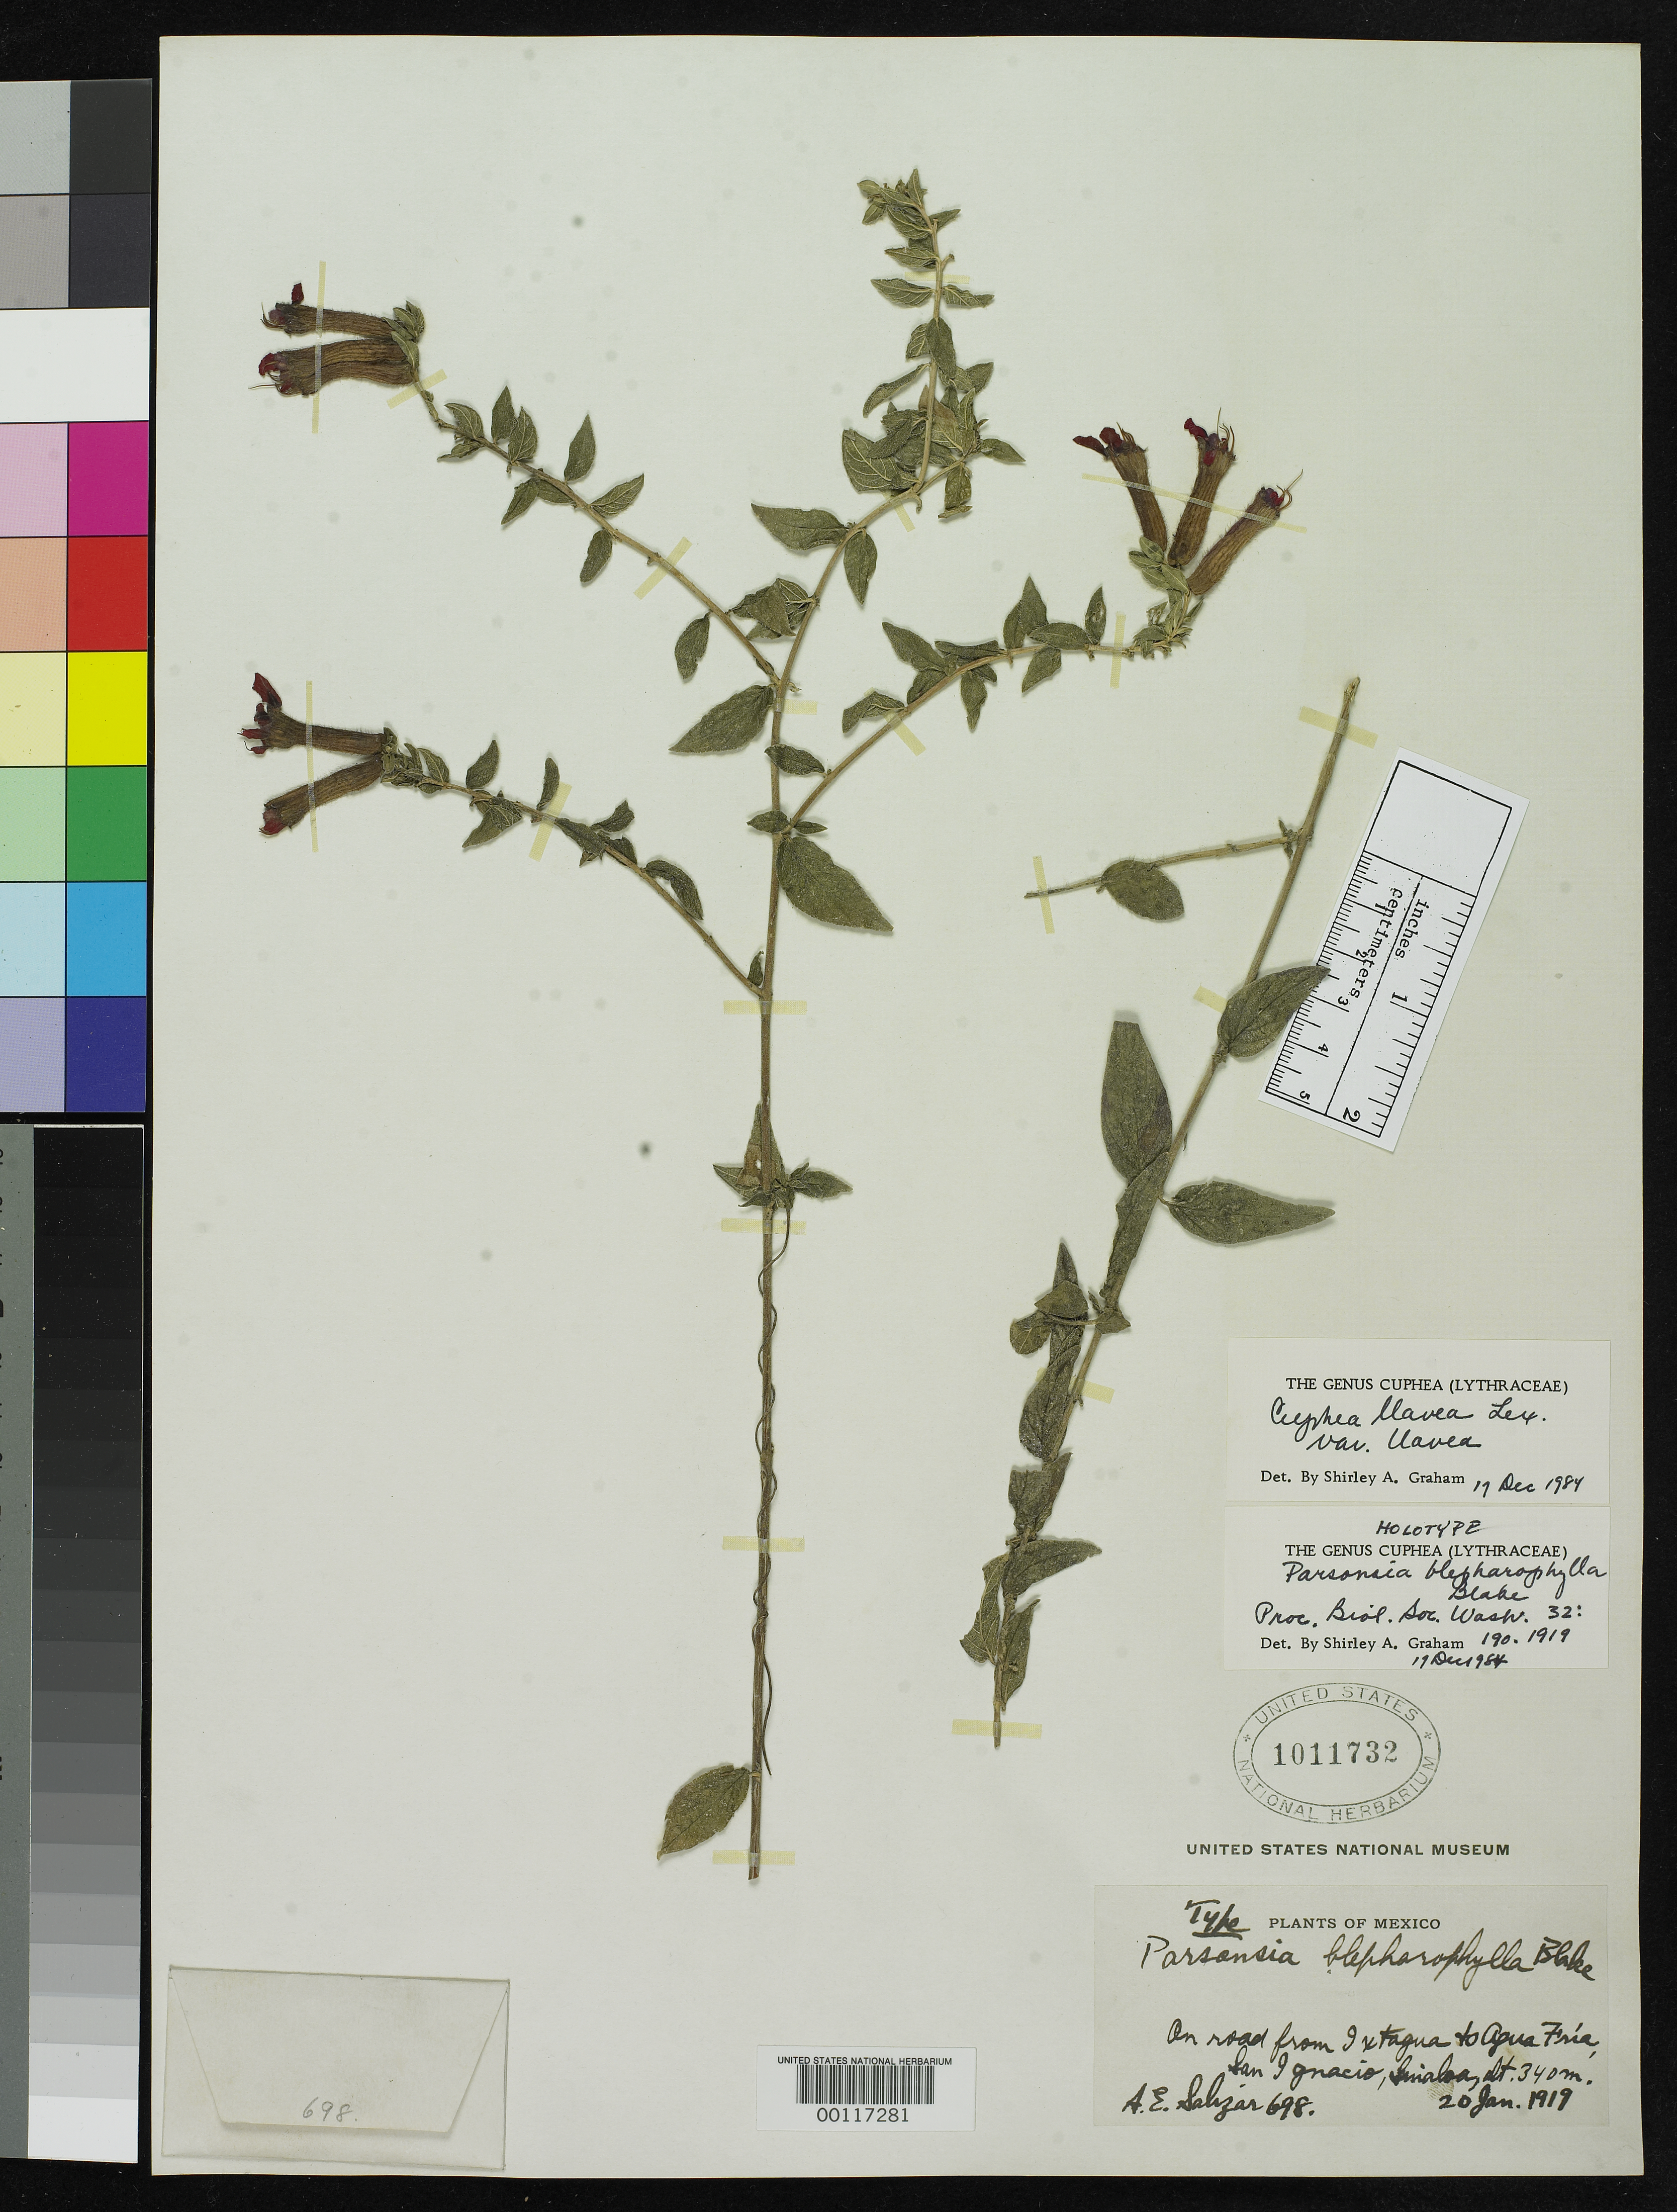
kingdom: Plantae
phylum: Tracheophyta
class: Magnoliopsida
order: Myrtales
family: Lythraceae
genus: Parsonsia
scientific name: Parsonsia blepharophylla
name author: S.F. Blake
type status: Holotype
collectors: A. E. Salazar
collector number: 698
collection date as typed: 20 Jan 1919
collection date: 1919-01-20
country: Mexico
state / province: Sinaloa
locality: Road from Ixtagua to Agua Fria.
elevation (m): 340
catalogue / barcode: US 1011732